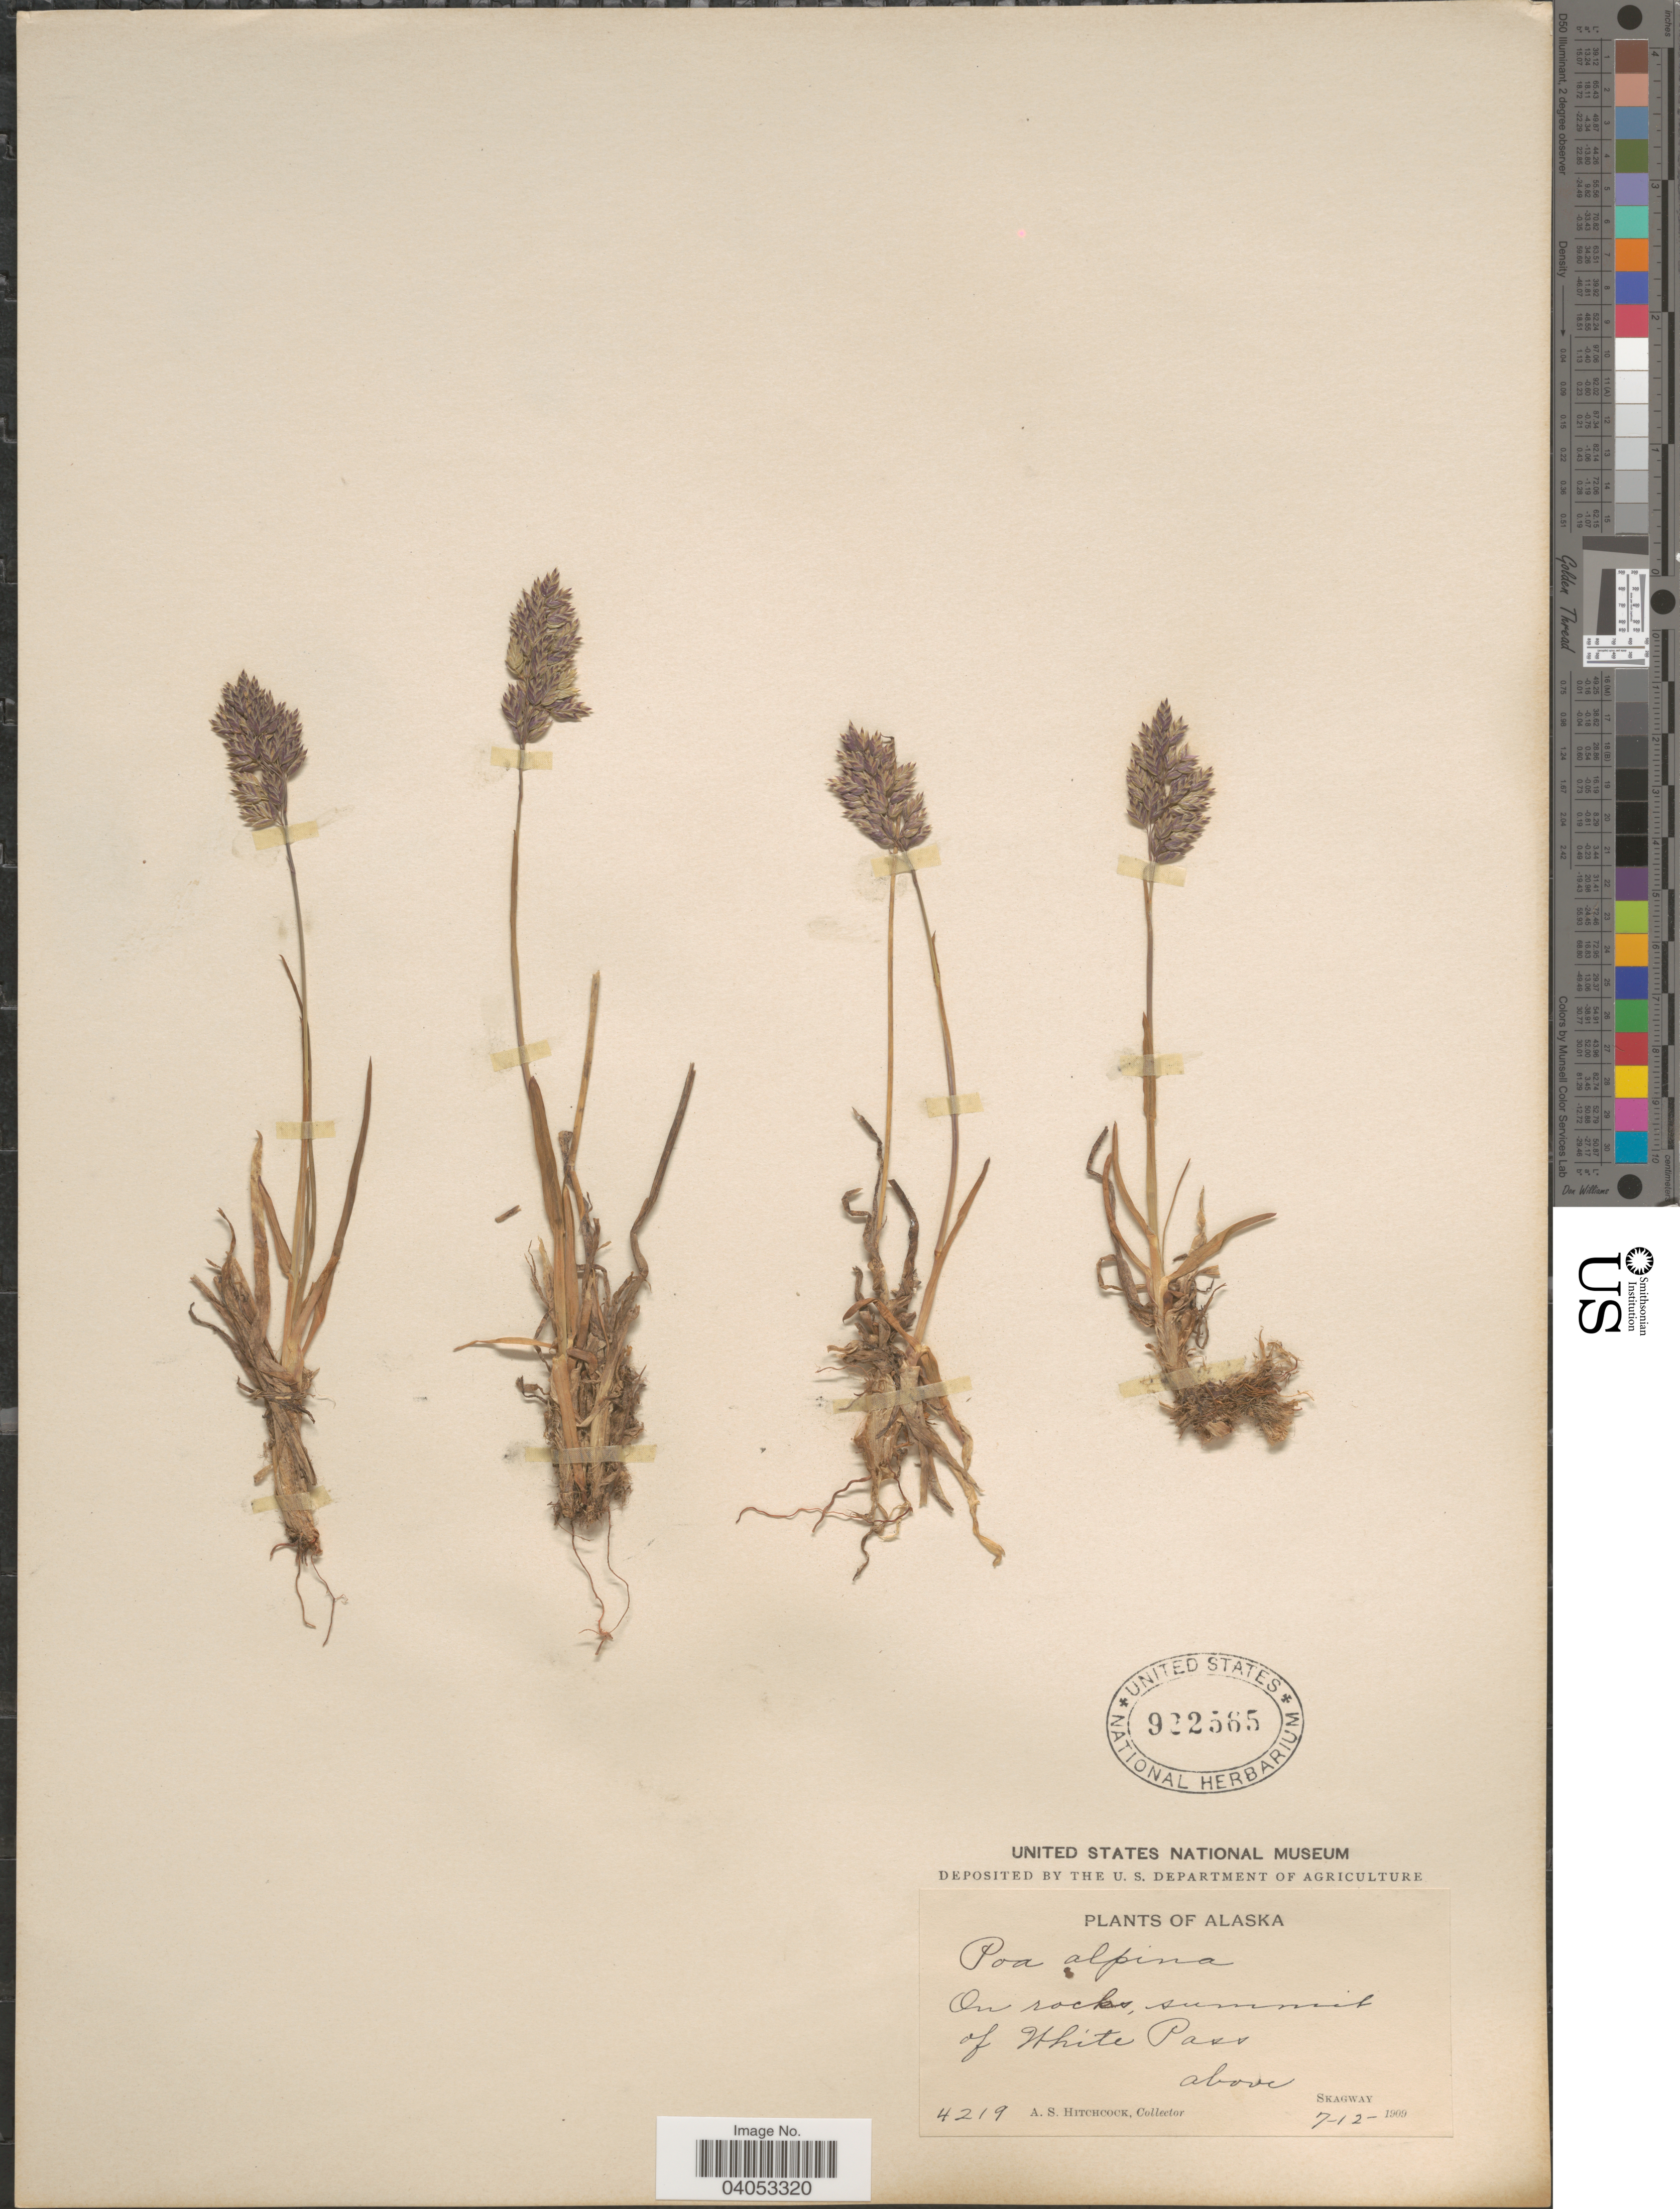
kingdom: Plantae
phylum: Tracheophyta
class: Liliopsida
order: Poales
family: Poaceae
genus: Poa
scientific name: Poa alpina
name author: L.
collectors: A. S. Hitchcock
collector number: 4219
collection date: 1909-07-12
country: United States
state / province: Alaska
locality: Summit of White Pass above Skagway.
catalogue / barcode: US 922565